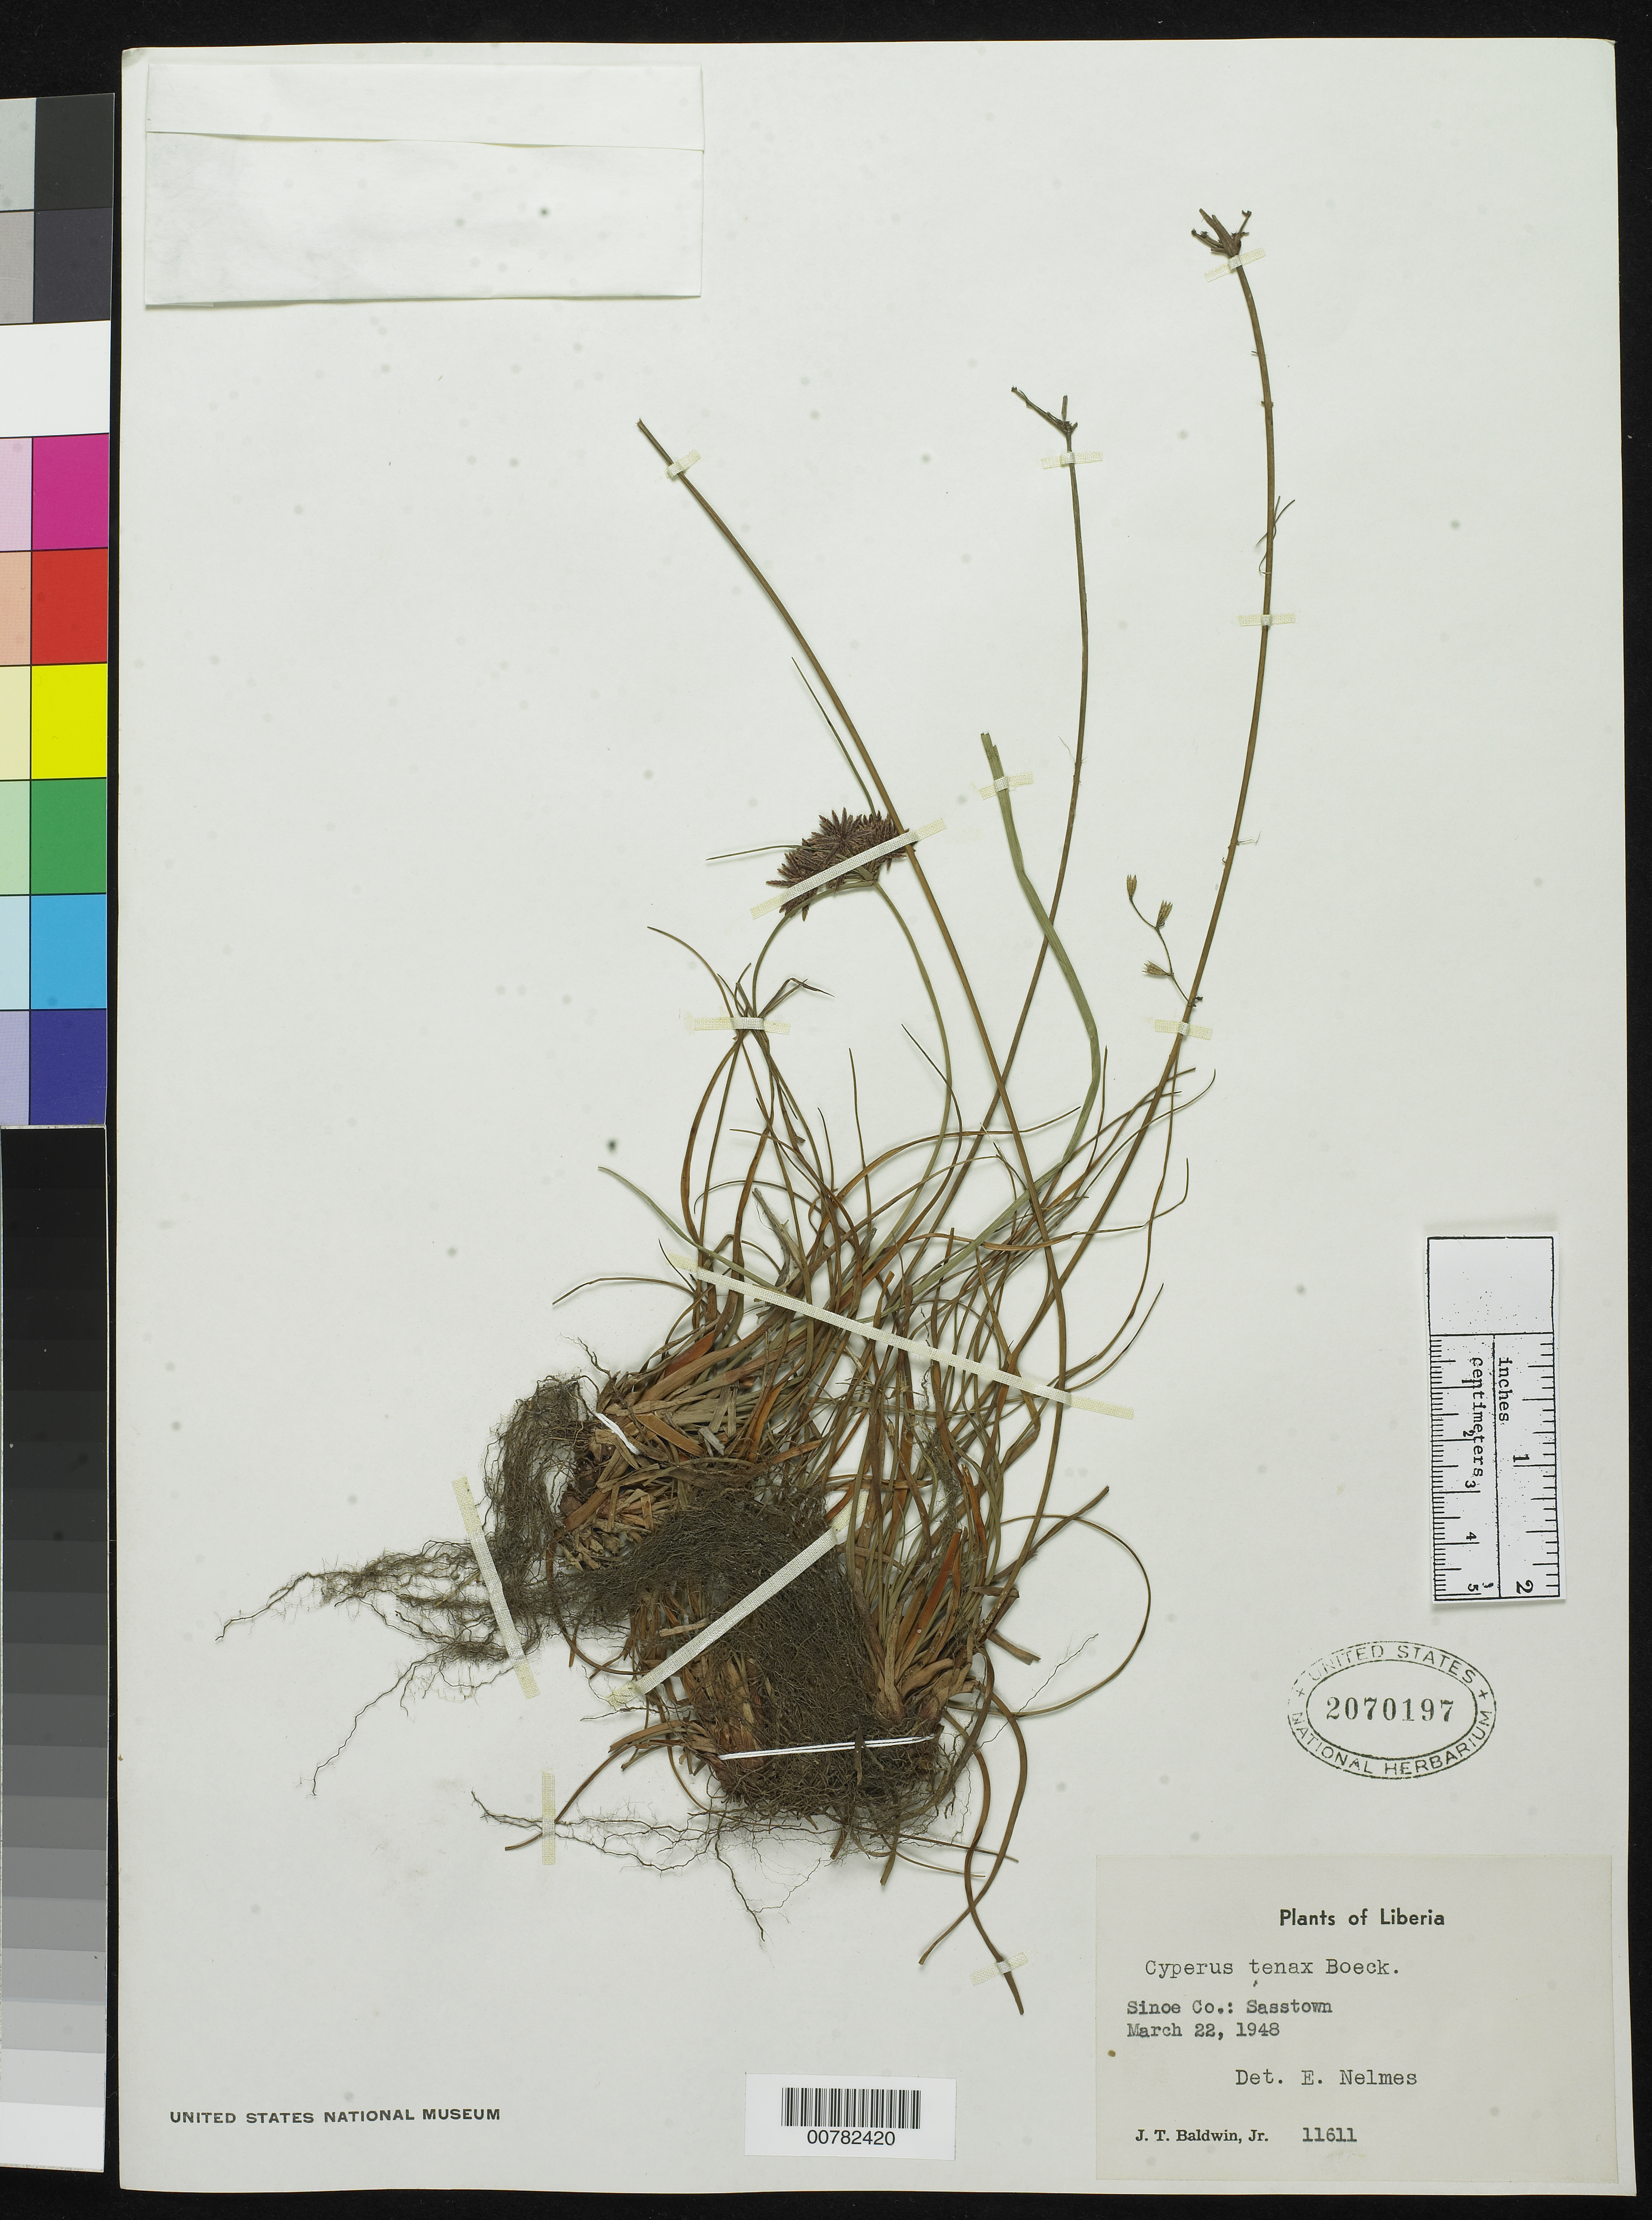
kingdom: Plantae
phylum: Tracheophyta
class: Liliopsida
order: Poales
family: Cyperaceae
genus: Cyperus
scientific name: Cyperus tenax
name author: Boeckeler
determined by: Nelmes, E.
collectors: J. T. Baldwin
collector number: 11611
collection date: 1948-03-22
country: Liberia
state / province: Sinoe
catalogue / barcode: US 2070197